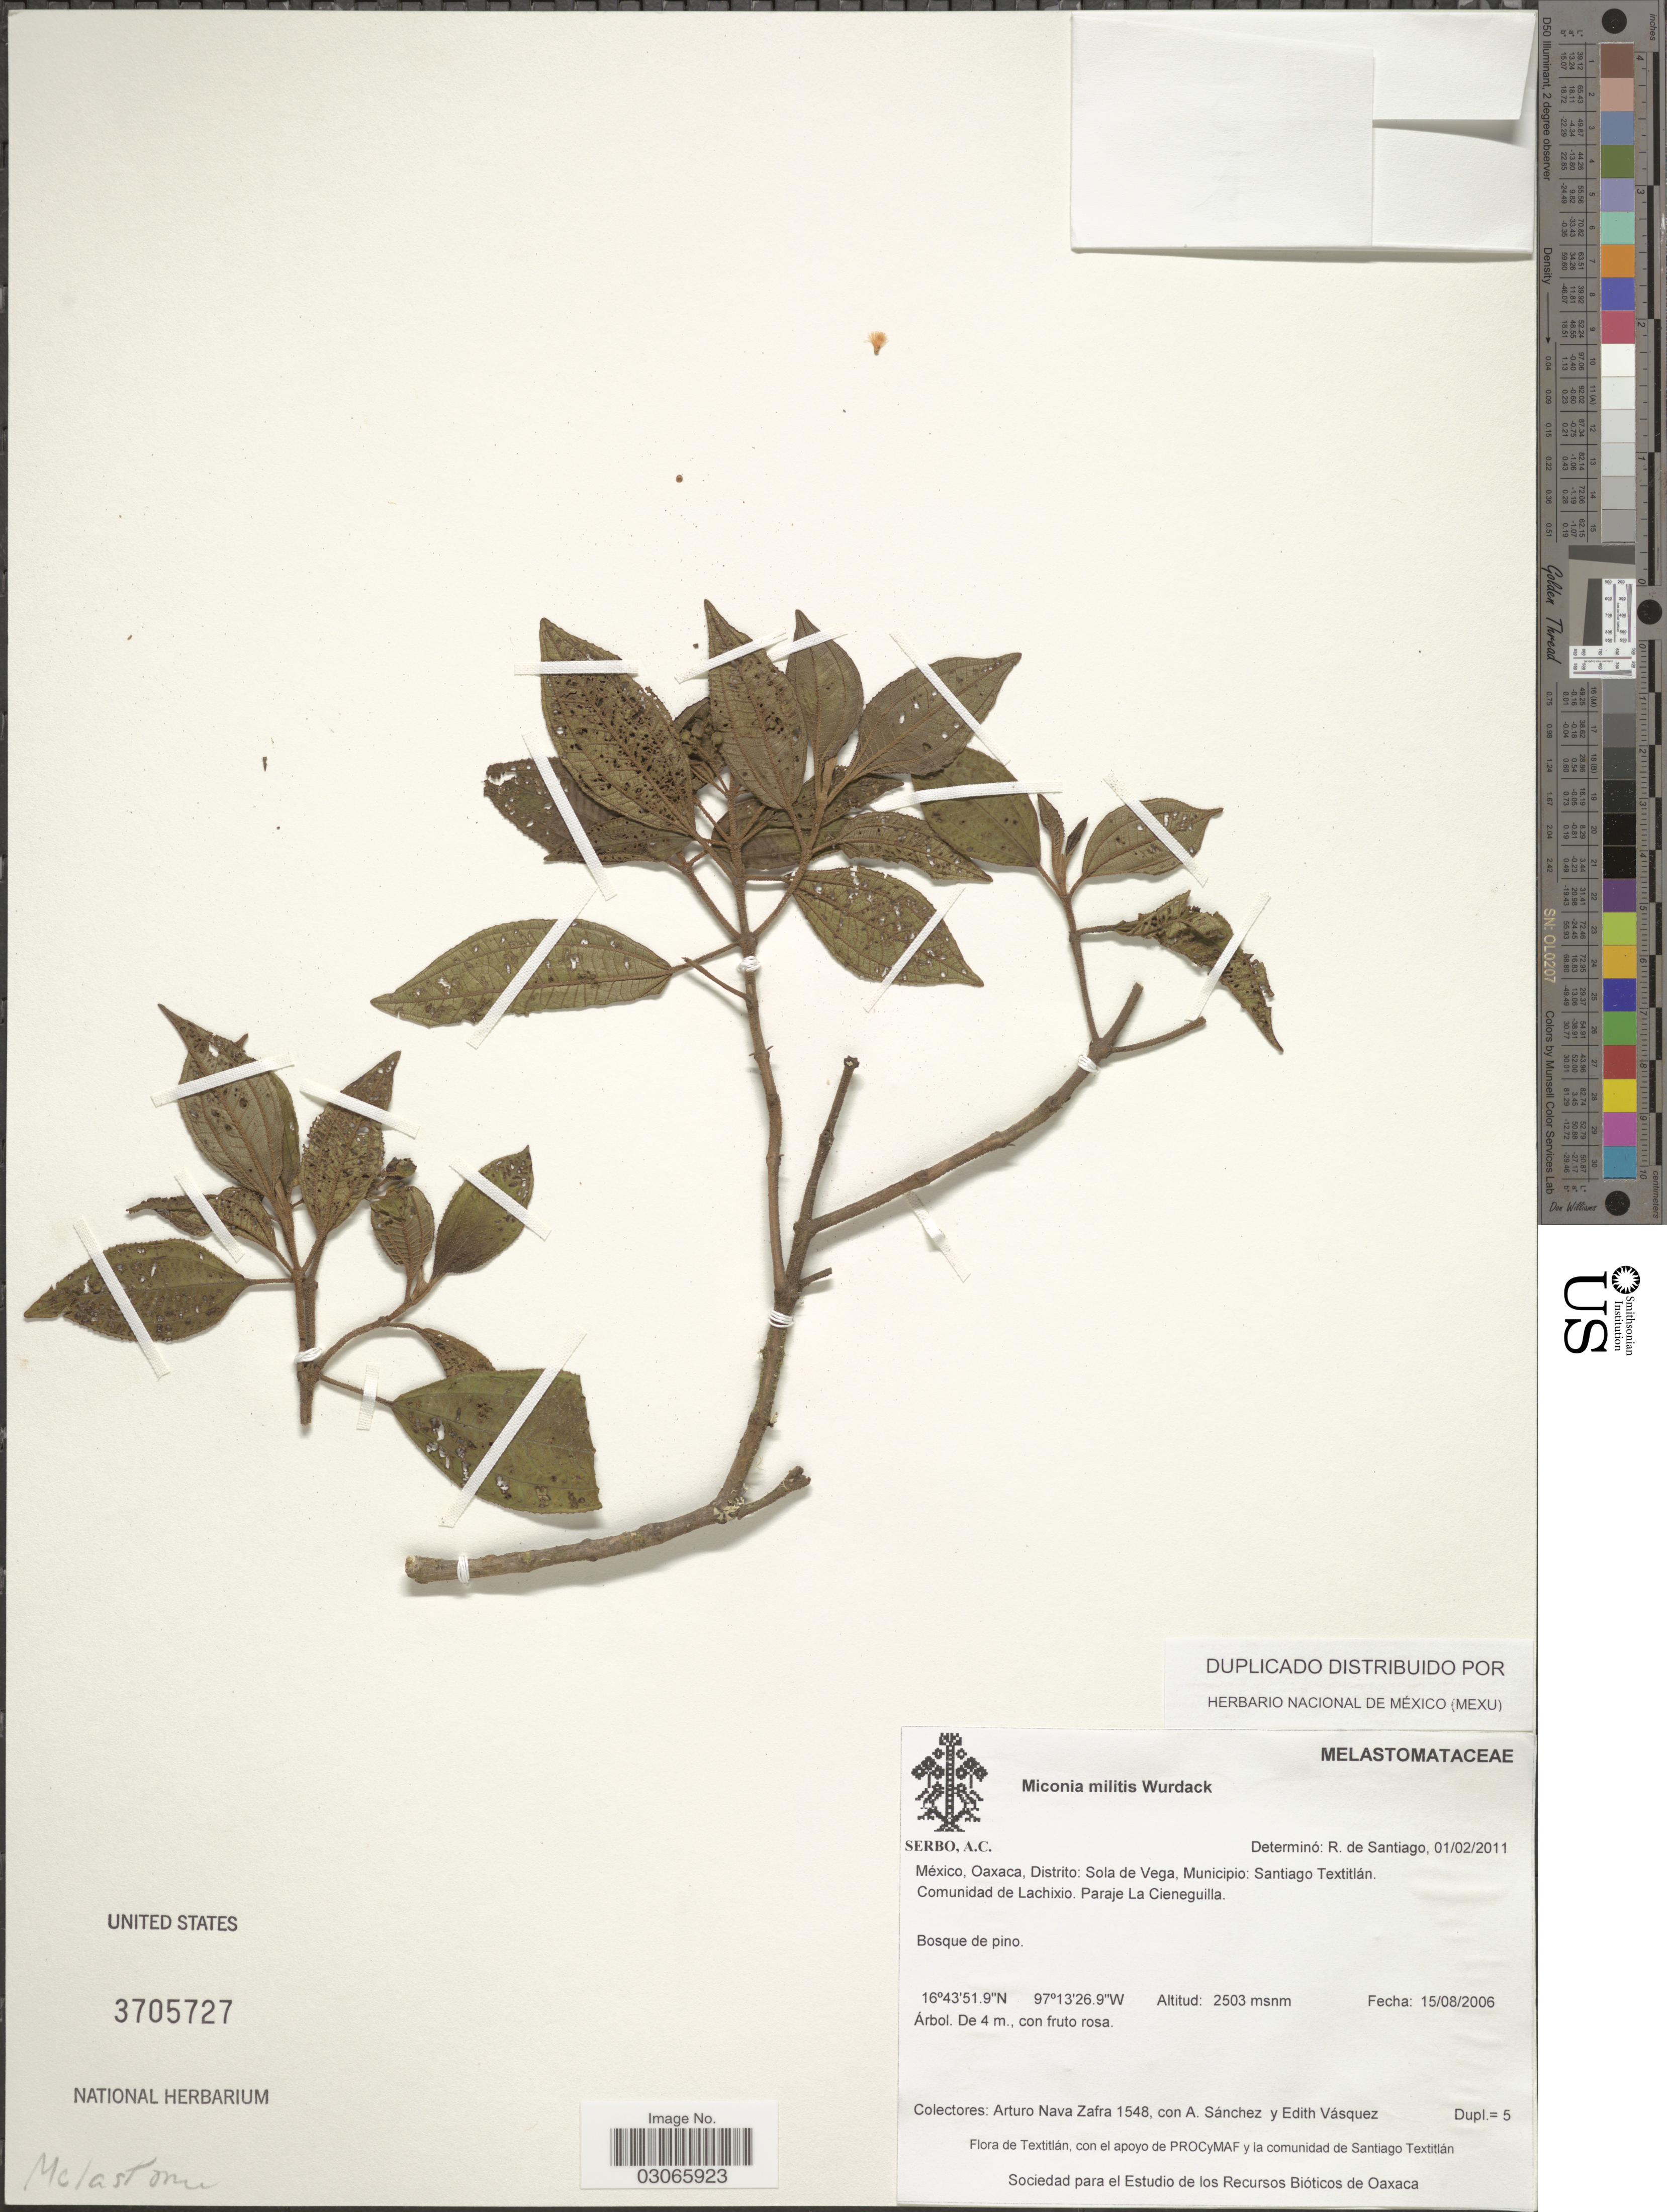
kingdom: Plantae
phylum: Tracheophyta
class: Magnoliopsida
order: Myrtales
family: Melastomataceae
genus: Miconia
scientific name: Miconia militis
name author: Wurdack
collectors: A. Nava Zafra, A. Sánchez & E. Vasquez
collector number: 1548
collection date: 2006-08-15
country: Mexico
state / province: Oaxaca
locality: Distrito: Sola de Vega, Municipio: Santiago Textitlán. Comunidad de Lachixio. Paraje La Cieneguilla.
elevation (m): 2503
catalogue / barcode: US 3705727